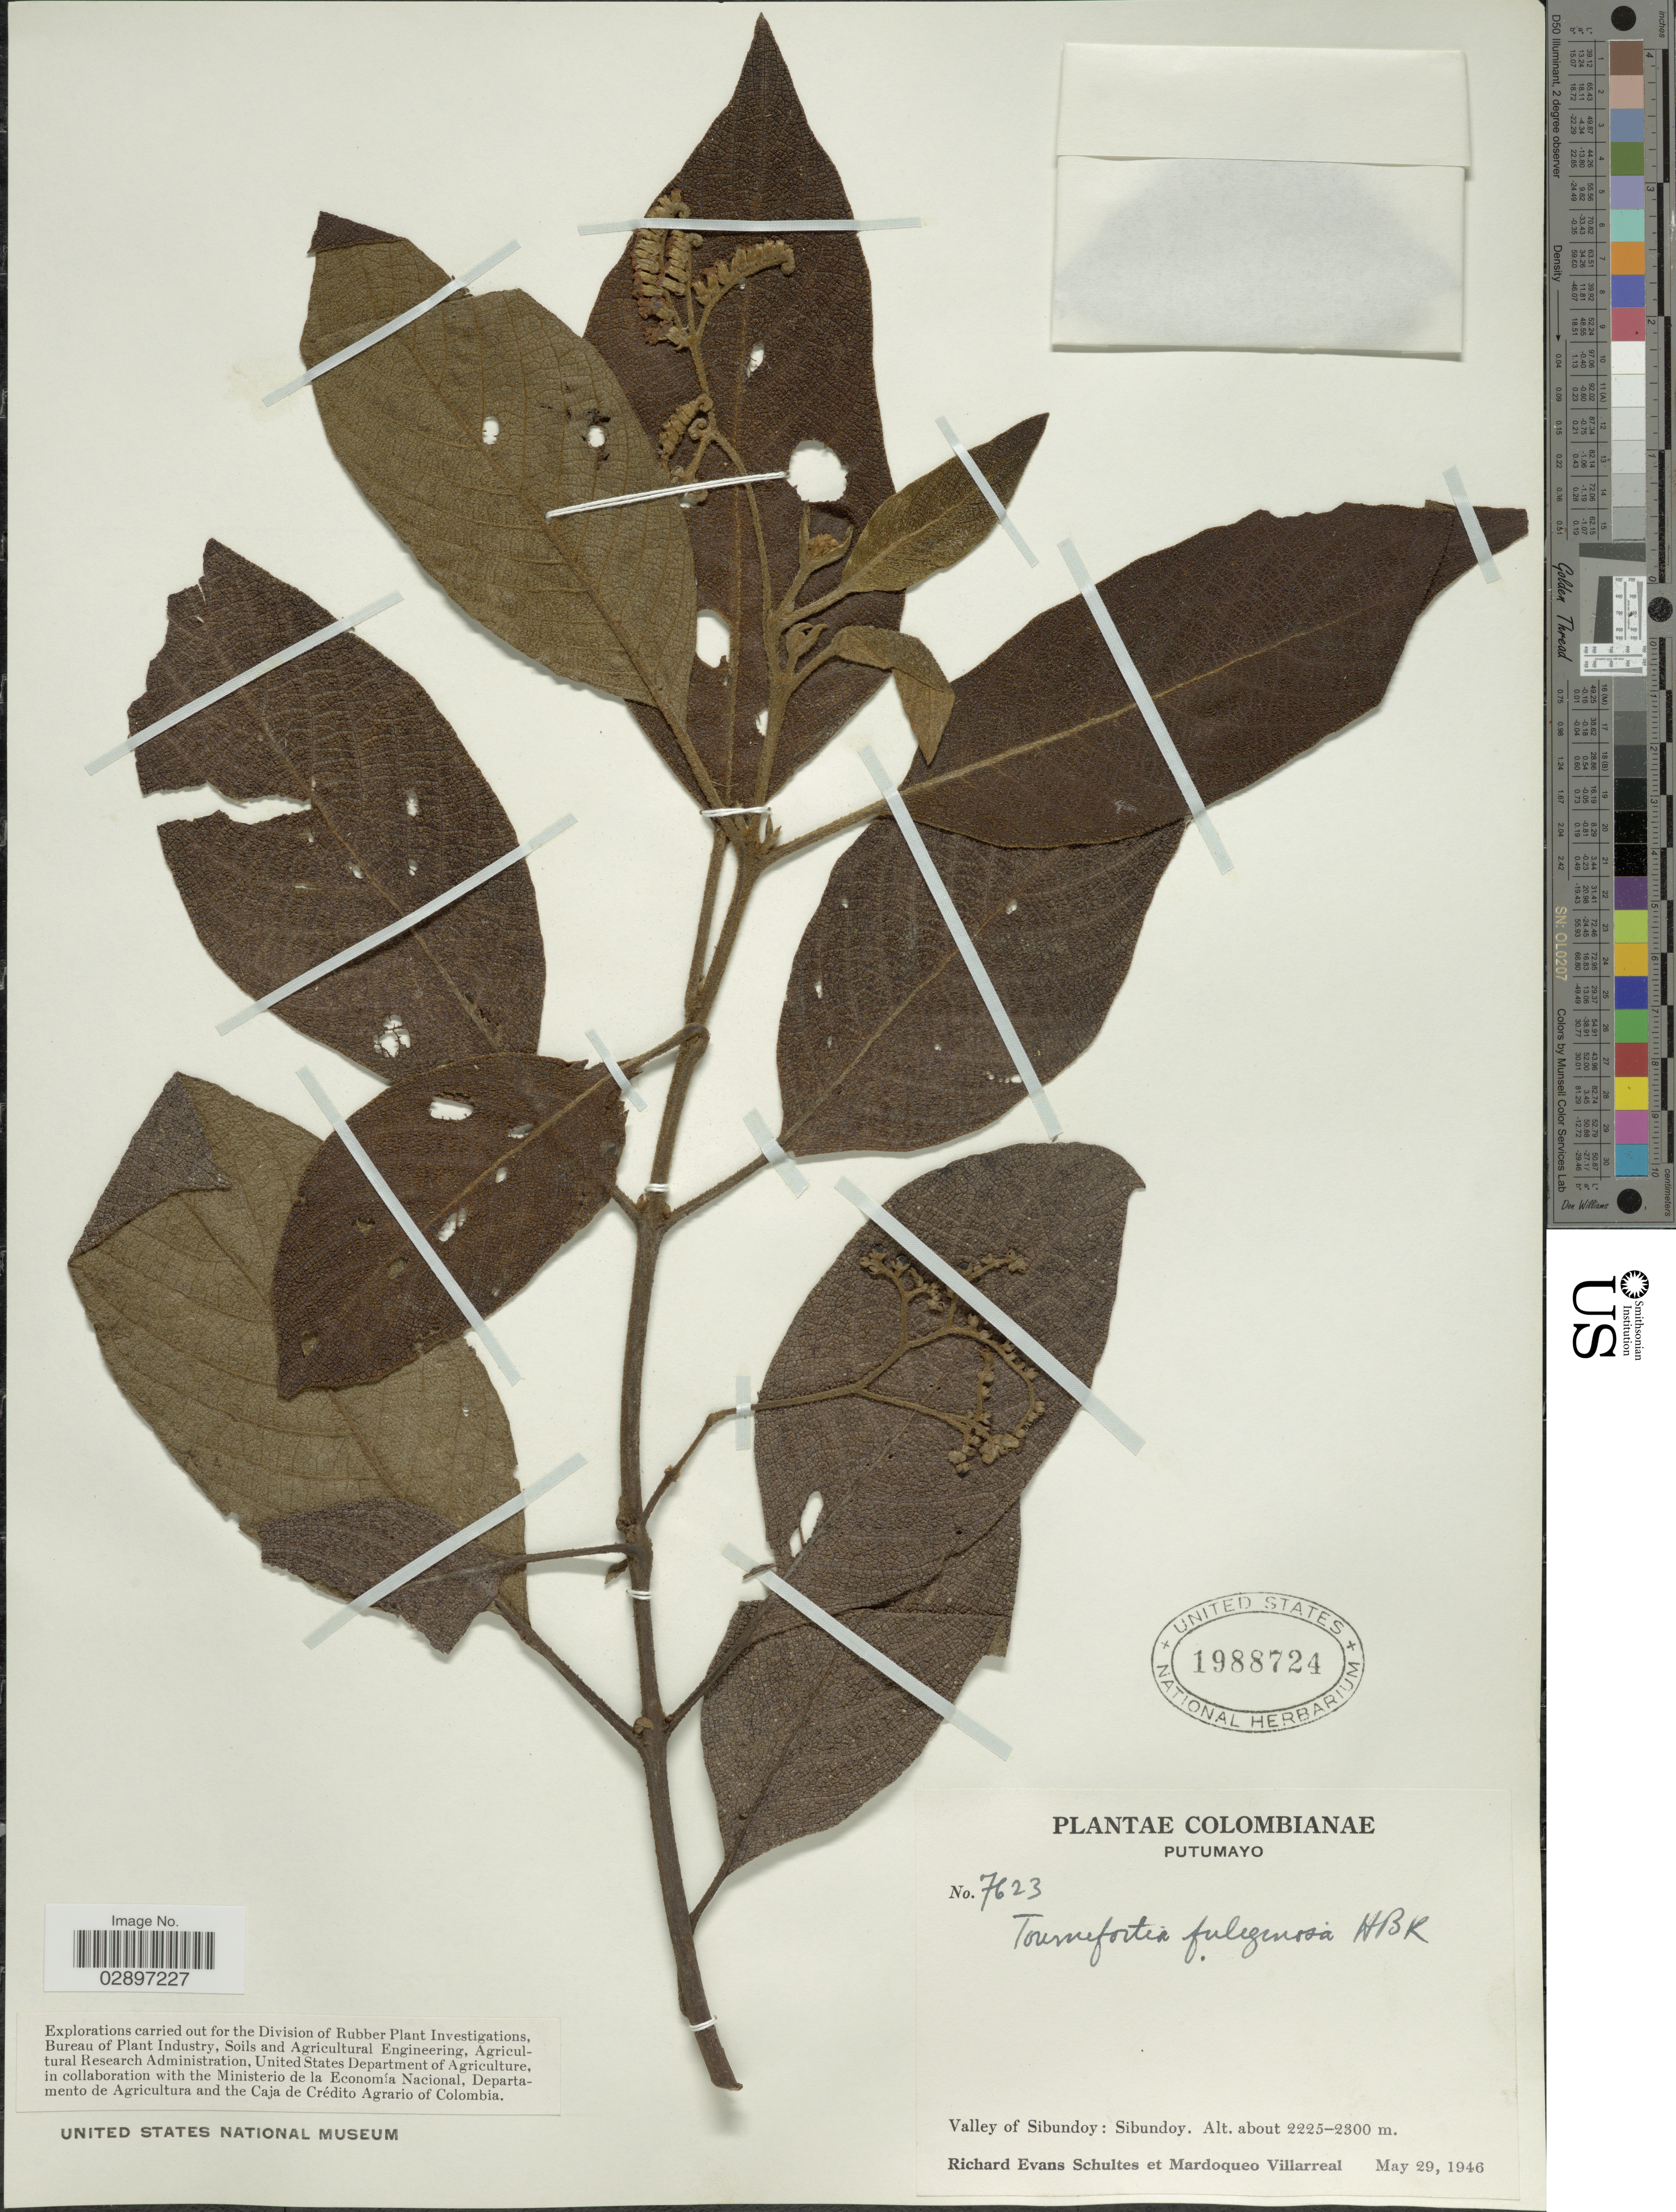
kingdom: Plantae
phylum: Tracheophyta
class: Magnoliopsida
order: Boraginales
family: Heliotropiaceae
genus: Tournefortia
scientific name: Tournefortia fuliginosa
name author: Kunth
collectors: R. E. Schultes & M. Villarreal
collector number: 7623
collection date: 1946-05-29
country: Colombia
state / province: Putumayo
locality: Valley of Sibundoy: Sibundoy.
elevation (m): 2225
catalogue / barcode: US 1988724